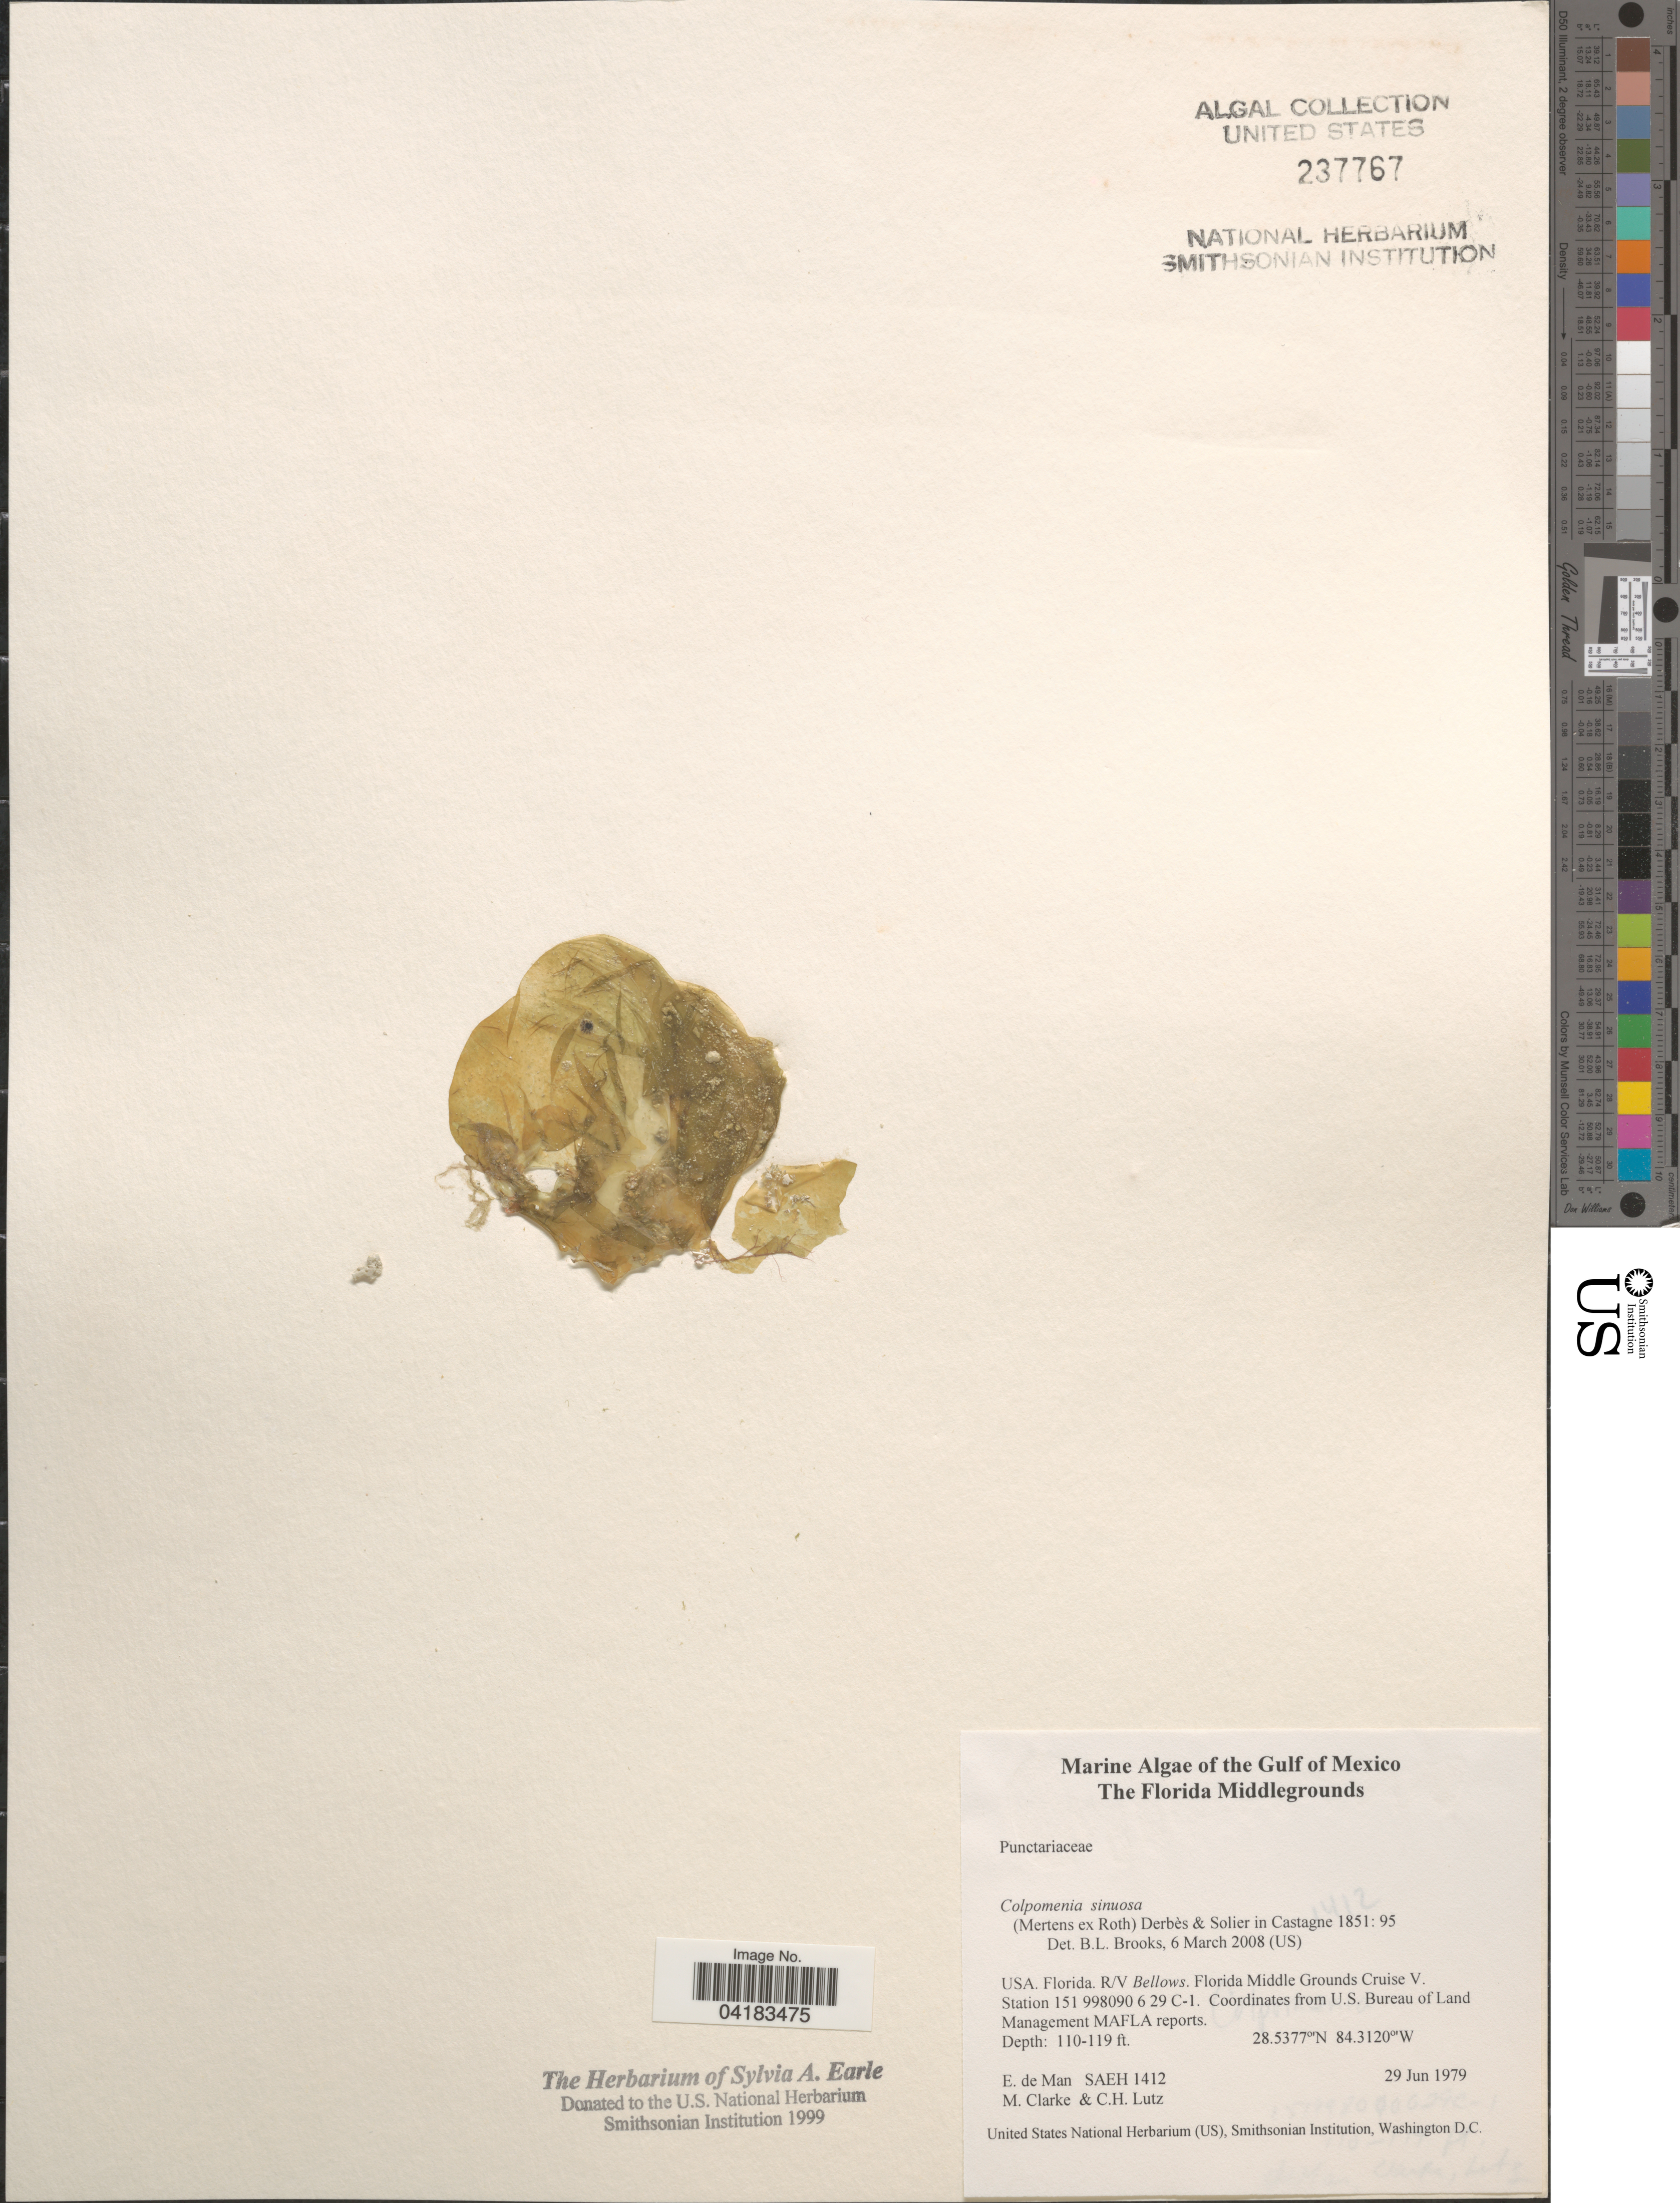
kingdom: Chromista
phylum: Ochrophyta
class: Phaeophyceae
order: Scytosiphonales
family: Scytosiphonaceae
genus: Colpomenia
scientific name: Colpomenia sinuosa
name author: (K. Mert. ex Roth) Derbes & Solier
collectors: E. de Man, M. Clarke & C. Lutz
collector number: SAEH1412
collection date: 1979-06-29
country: United States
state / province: Florida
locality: The Gulf of Mexico. The Florida Middlegrounds. R/V Bellows. Florida Middle Grounds Cruise V. Station 151 998090 6 29 C-1.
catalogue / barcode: US 237767